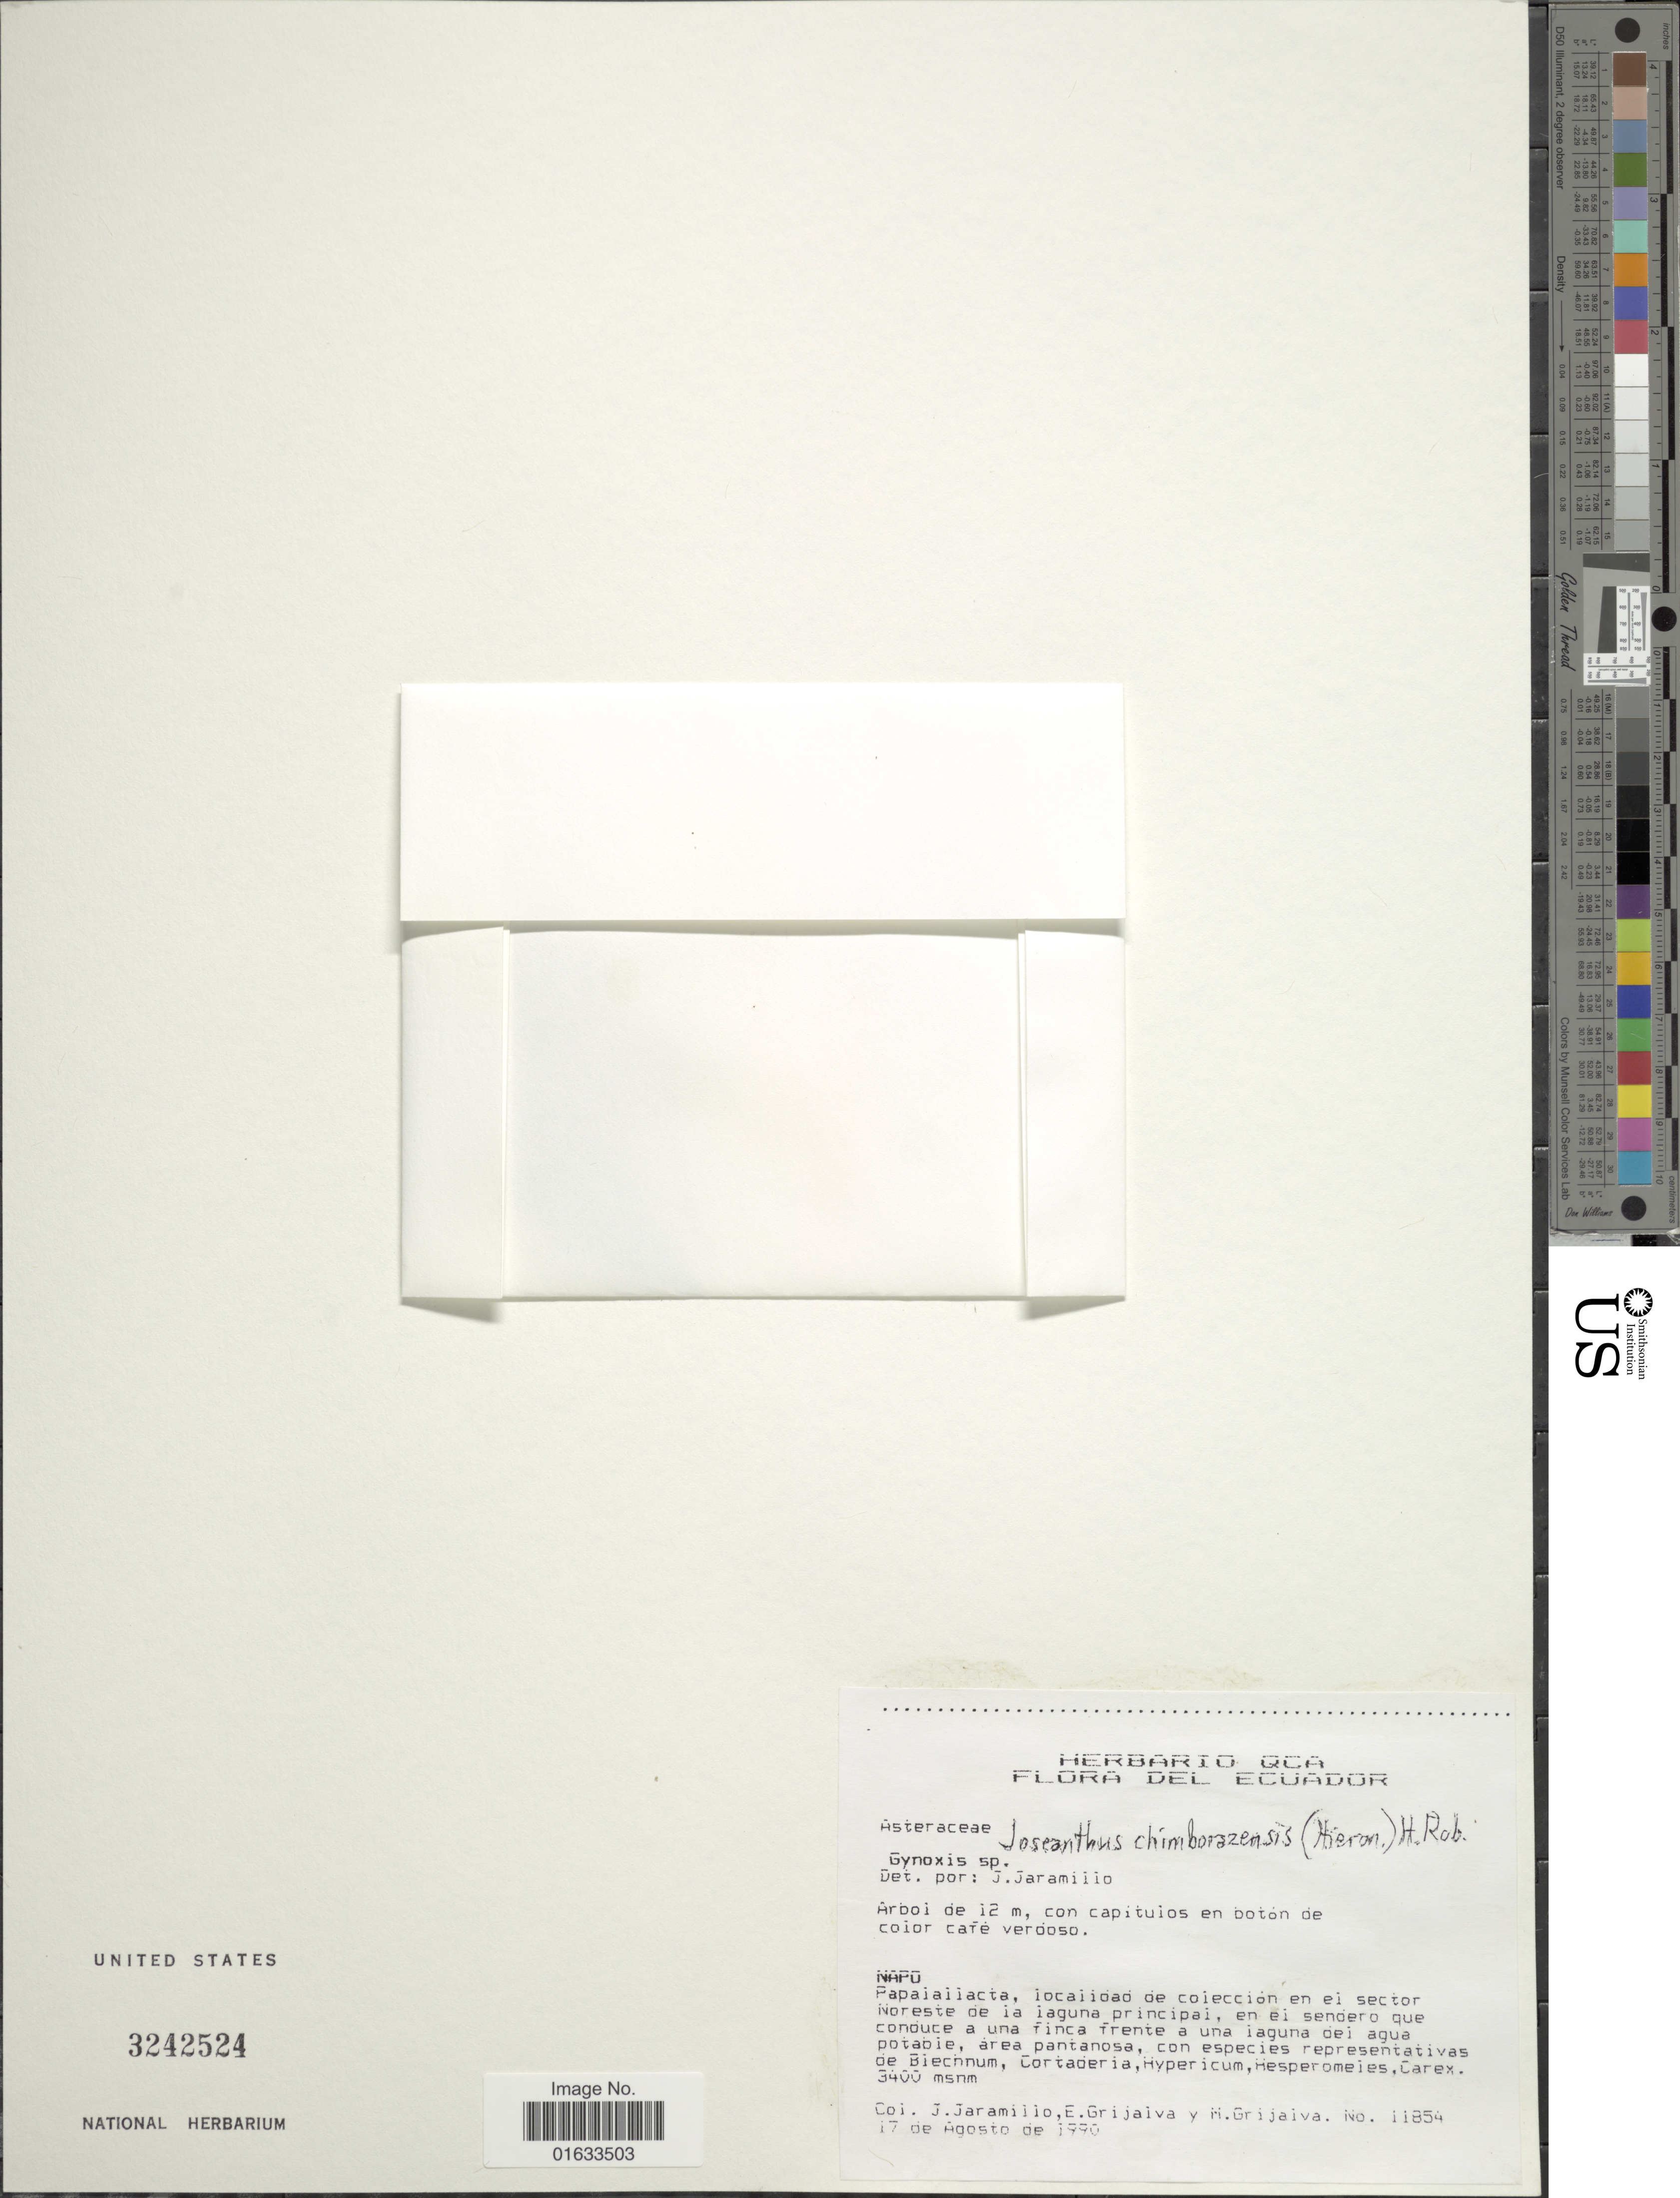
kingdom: Plantae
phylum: Tracheophyta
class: Magnoliopsida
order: Asterales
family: Asteraceae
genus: Joseanthus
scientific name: Joseanthus chimborazensis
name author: (Hieron.) H. Rob.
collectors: J. Jaramillo, E. Grijaiva & M. Grijaiva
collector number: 11854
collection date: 1990-08-17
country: Ecuador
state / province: Napo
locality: Napo.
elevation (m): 3400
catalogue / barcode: US 3242524